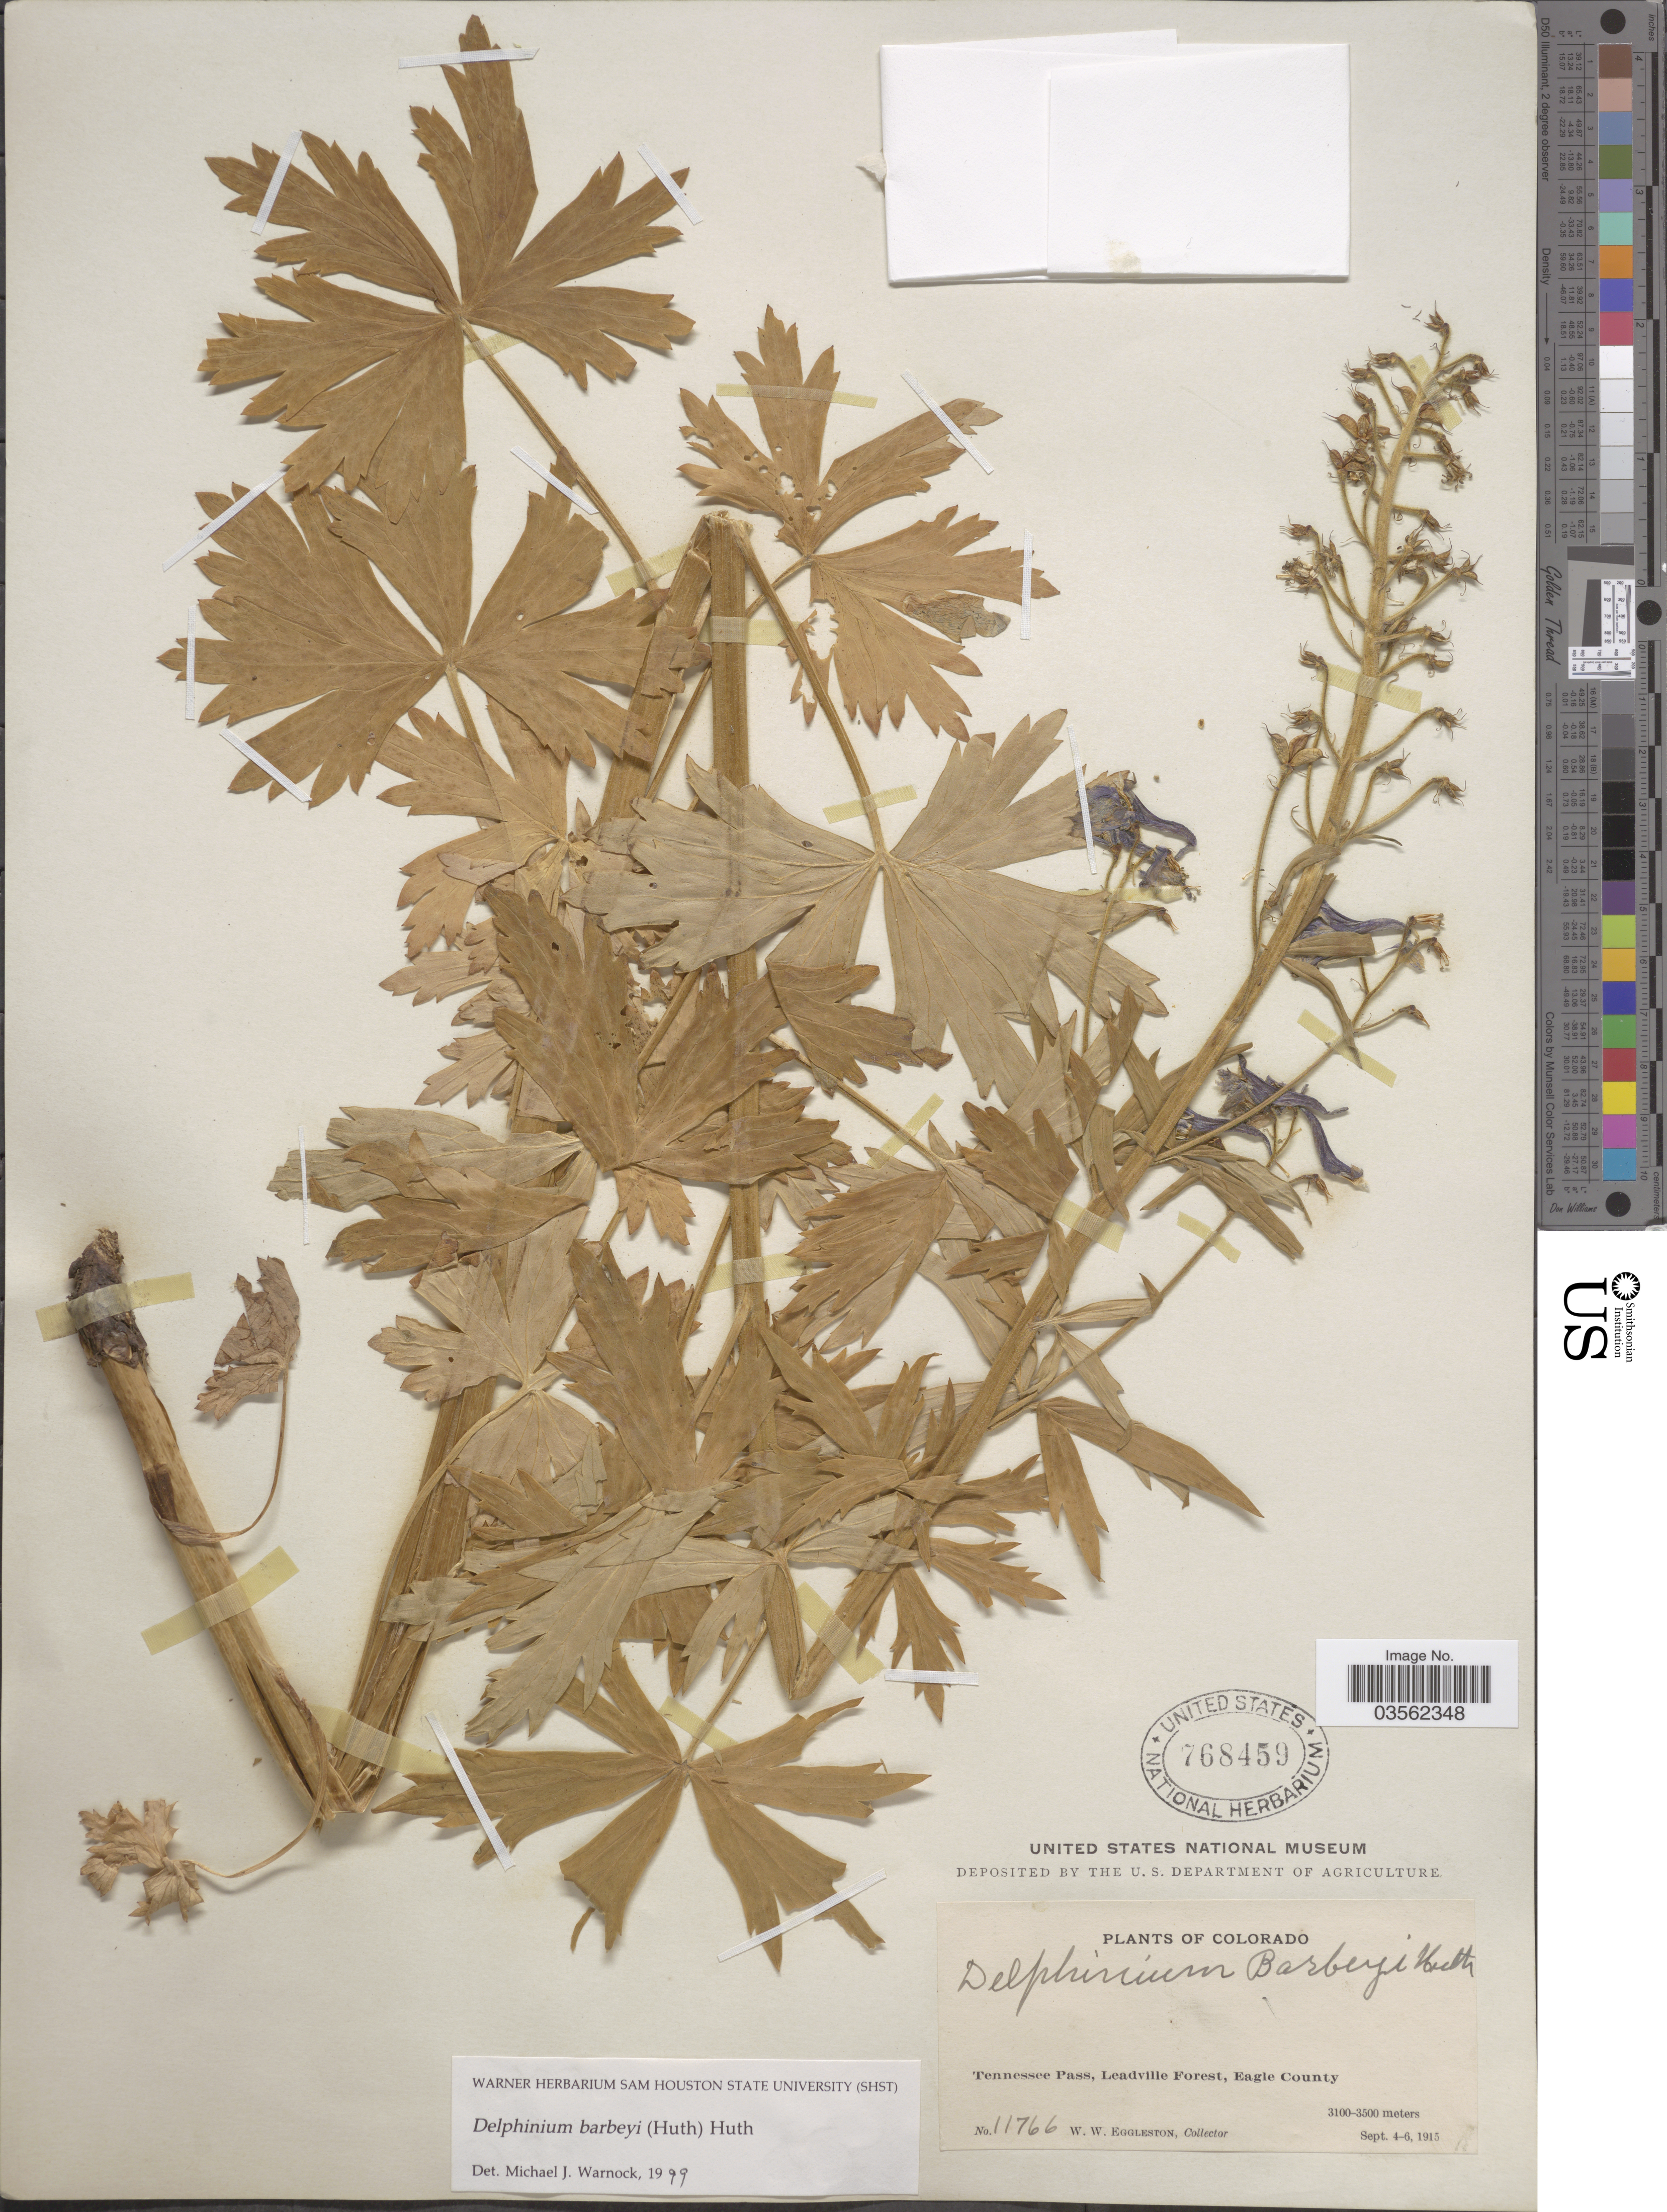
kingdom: Plantae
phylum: Tracheophyta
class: Magnoliopsida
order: Ranunculales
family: Ranunculaceae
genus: Delphinium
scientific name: Delphinium barbeyi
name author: (Huth) Huth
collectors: W. W. Eggleston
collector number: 11766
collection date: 1915-09-04/1915-09-06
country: United States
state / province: Colorado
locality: Tennessee Pass, Leadville Forest, Eagle County.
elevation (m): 3100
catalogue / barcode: US 768459